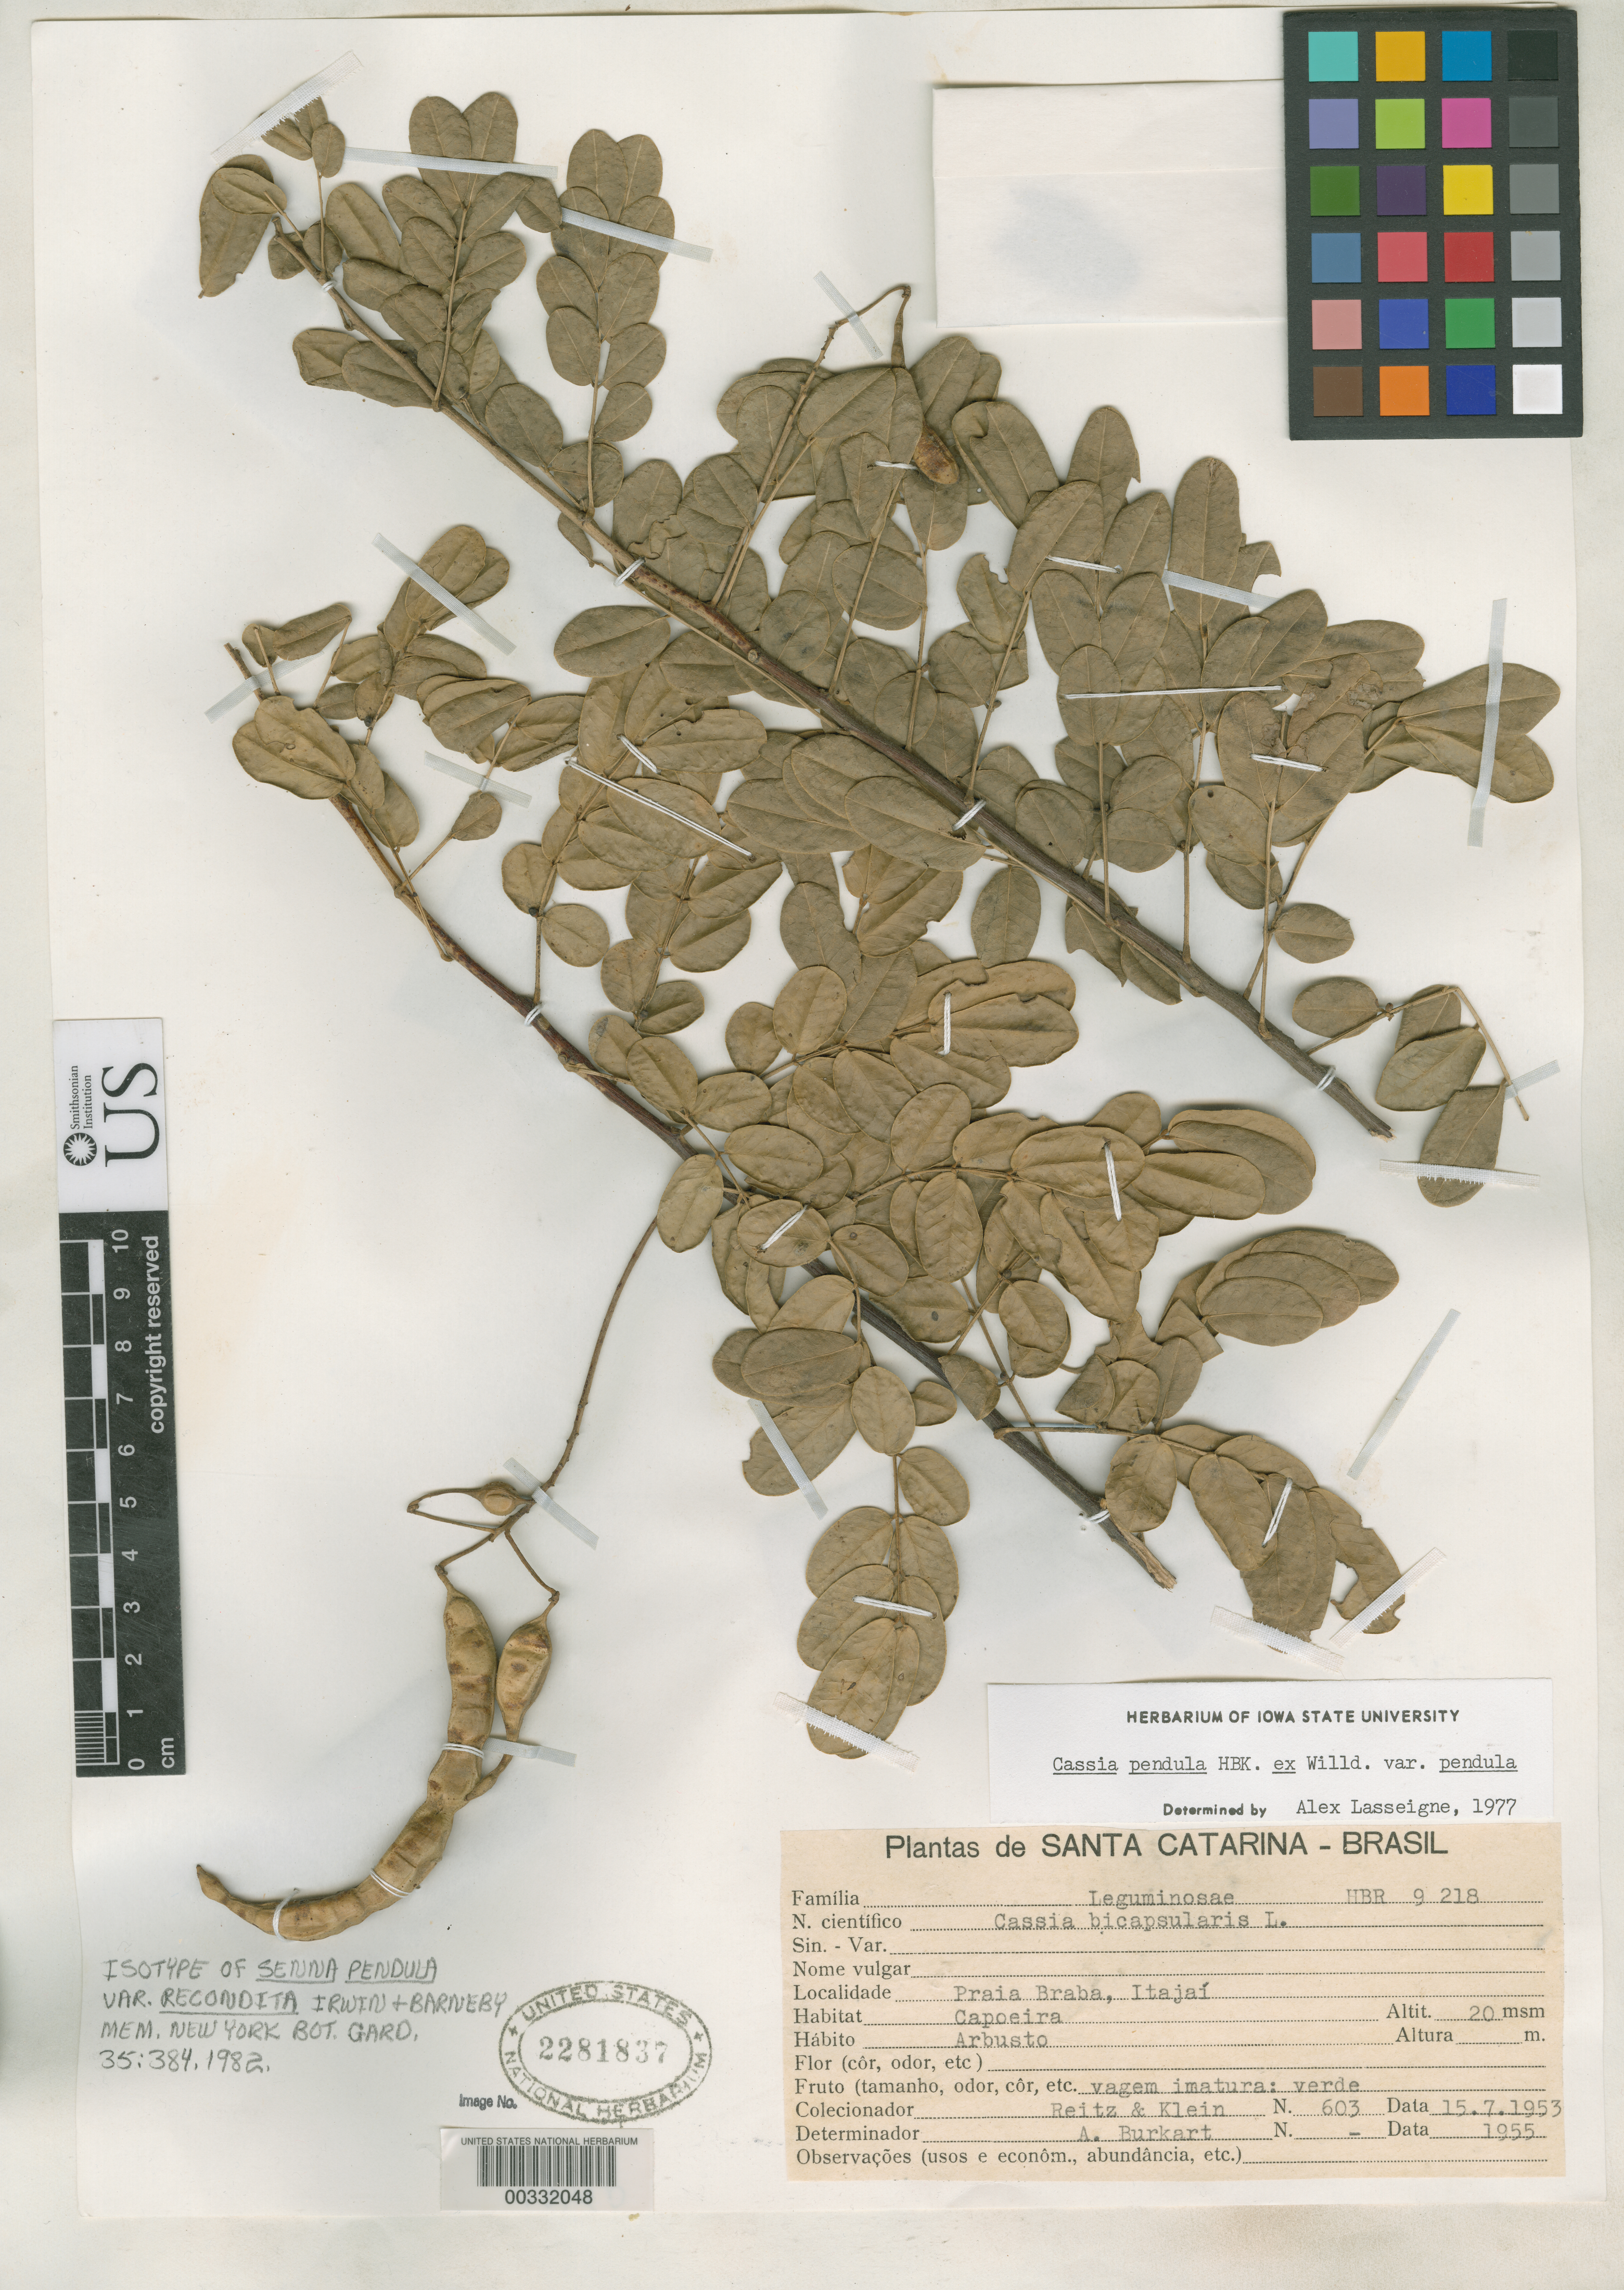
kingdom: Plantae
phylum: Tracheophyta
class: Magnoliopsida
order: Fabales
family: Fabaceae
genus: Senna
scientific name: Senna pendula var. recondita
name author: H.S. Irwin & Barneby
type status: Isotype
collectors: R. Reitz & R. M. Klein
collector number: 603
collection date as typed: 15 Jul 1953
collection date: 1953-07-15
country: Brazil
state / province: Santa Catarina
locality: Praia Braba, Itajai.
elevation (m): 20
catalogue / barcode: US 2281837